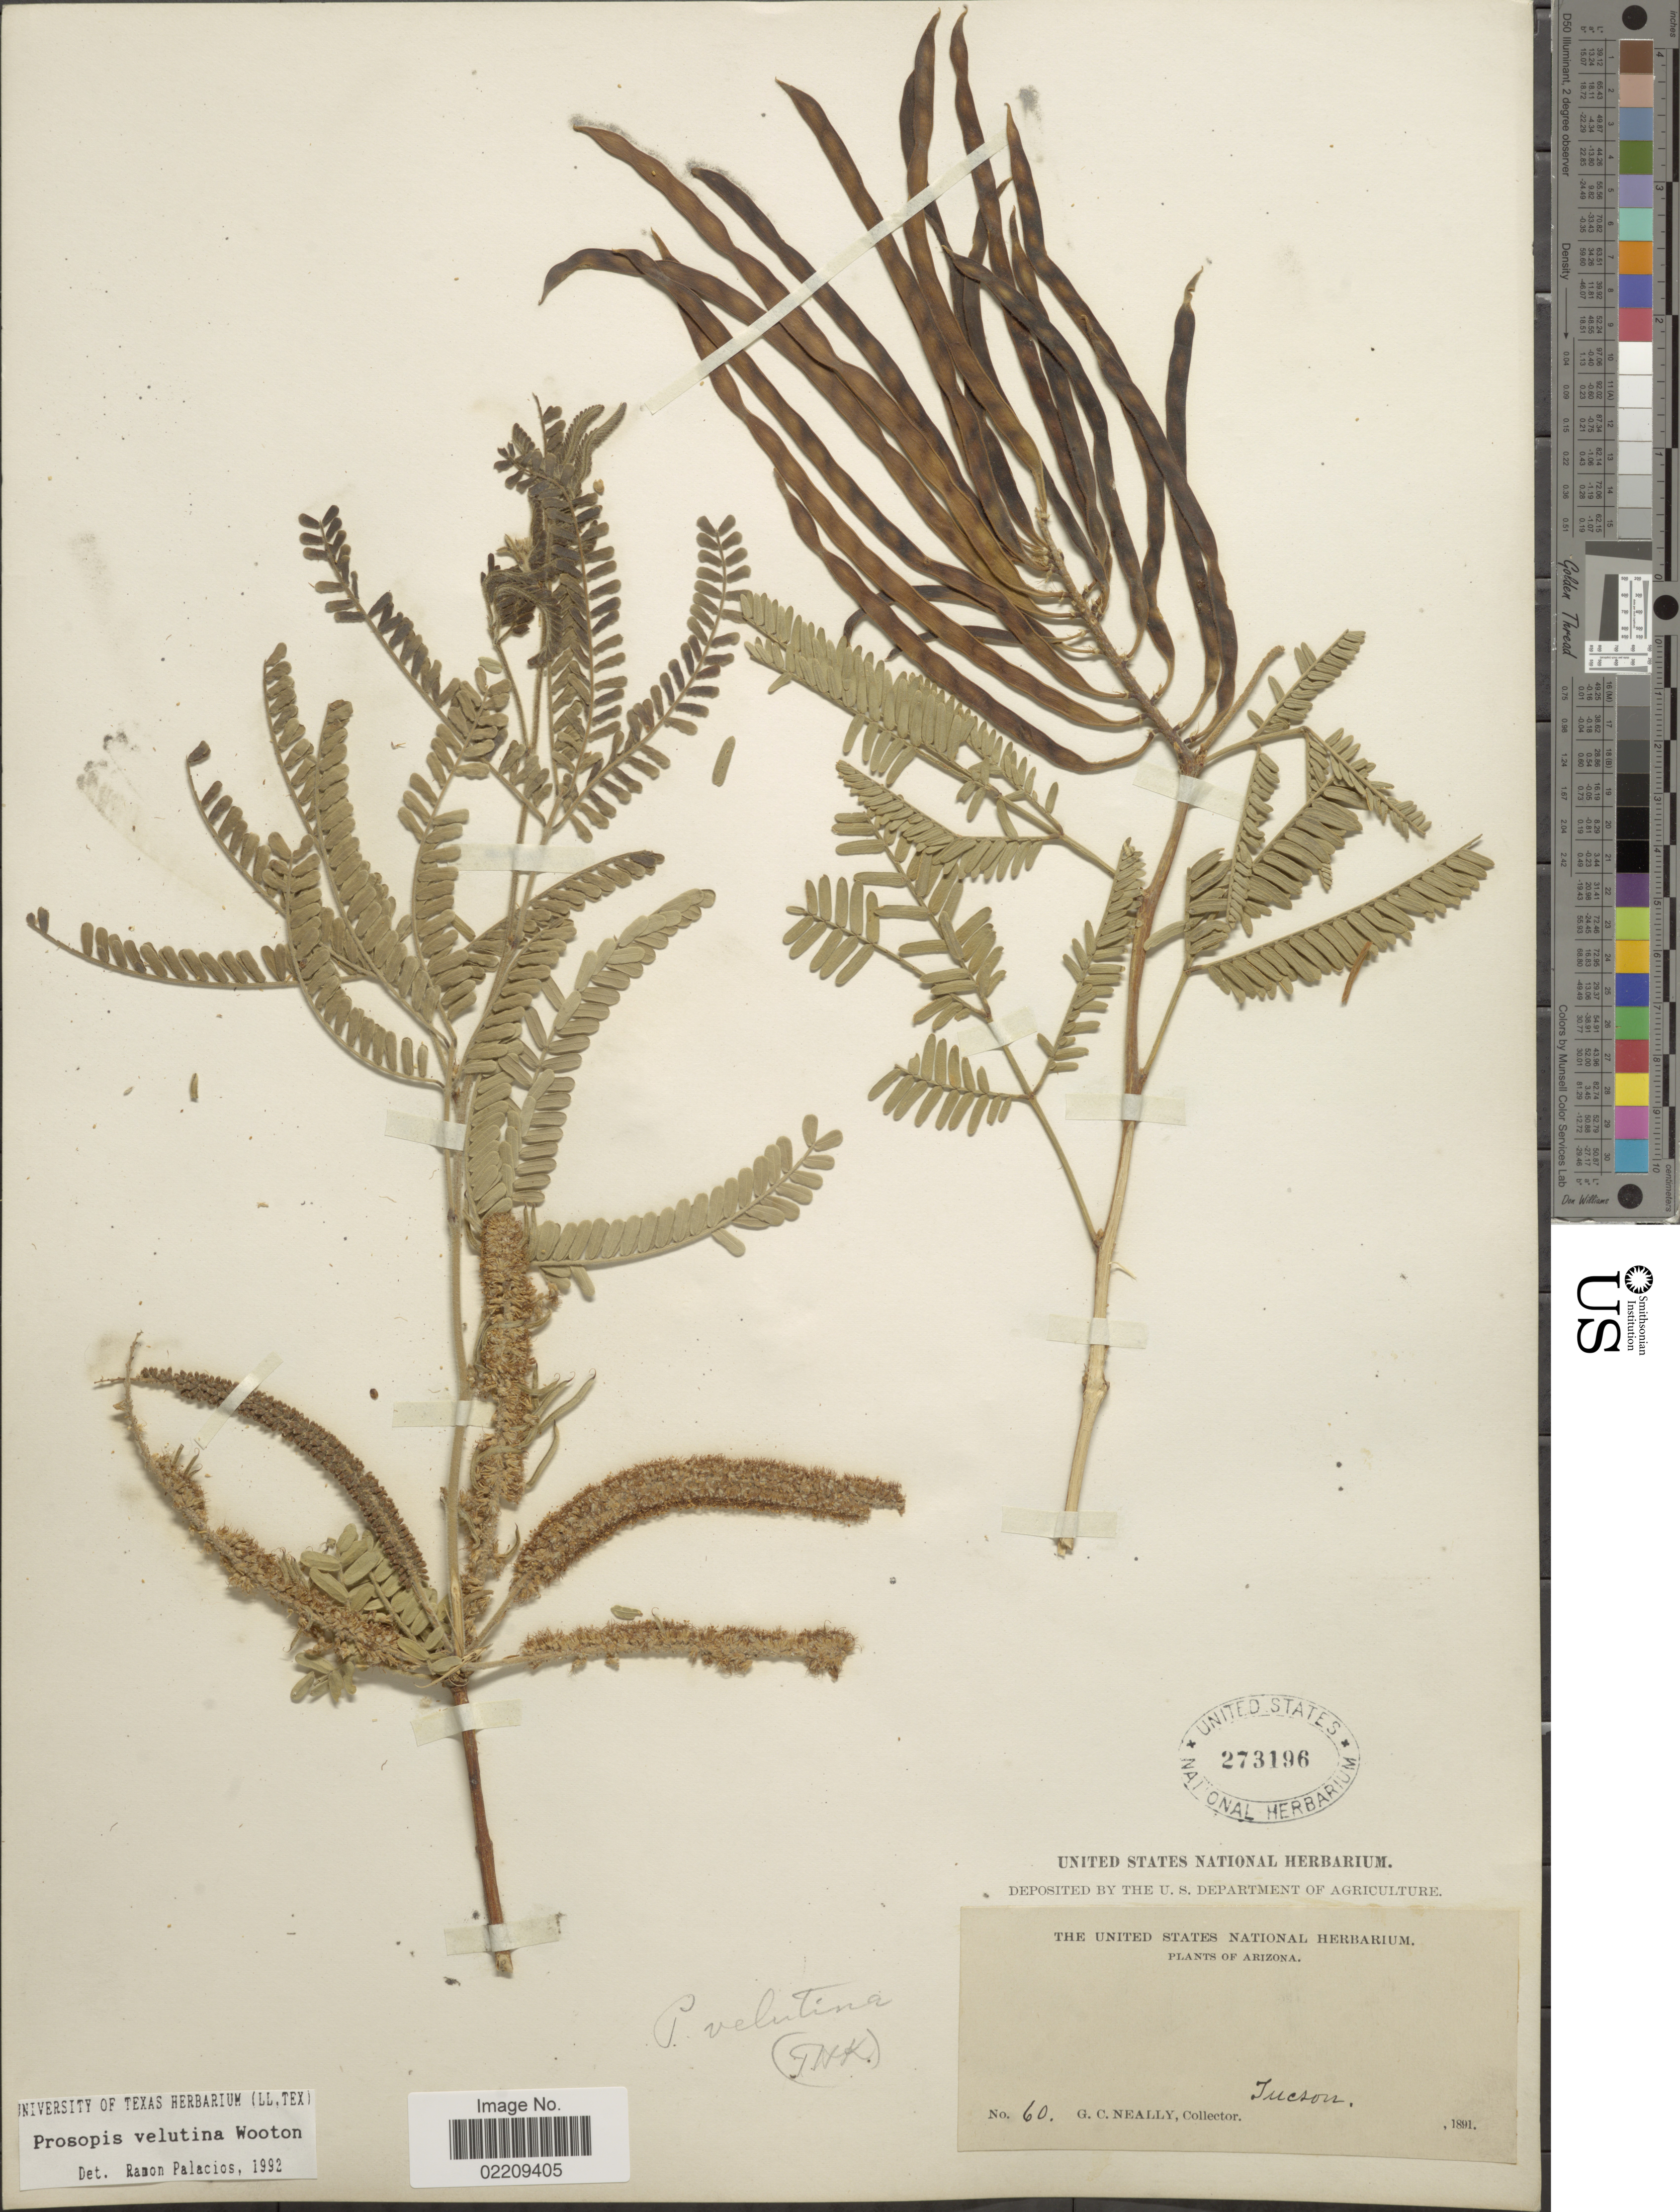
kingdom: Plantae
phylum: Tracheophyta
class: Magnoliopsida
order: Fabales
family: Fabaceae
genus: Neltuma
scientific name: Neltuma velutina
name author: (Wooton) Britton & Rose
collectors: G. Neally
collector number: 60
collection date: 1891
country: United States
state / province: Arizona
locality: Tucson.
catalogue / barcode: US 273196